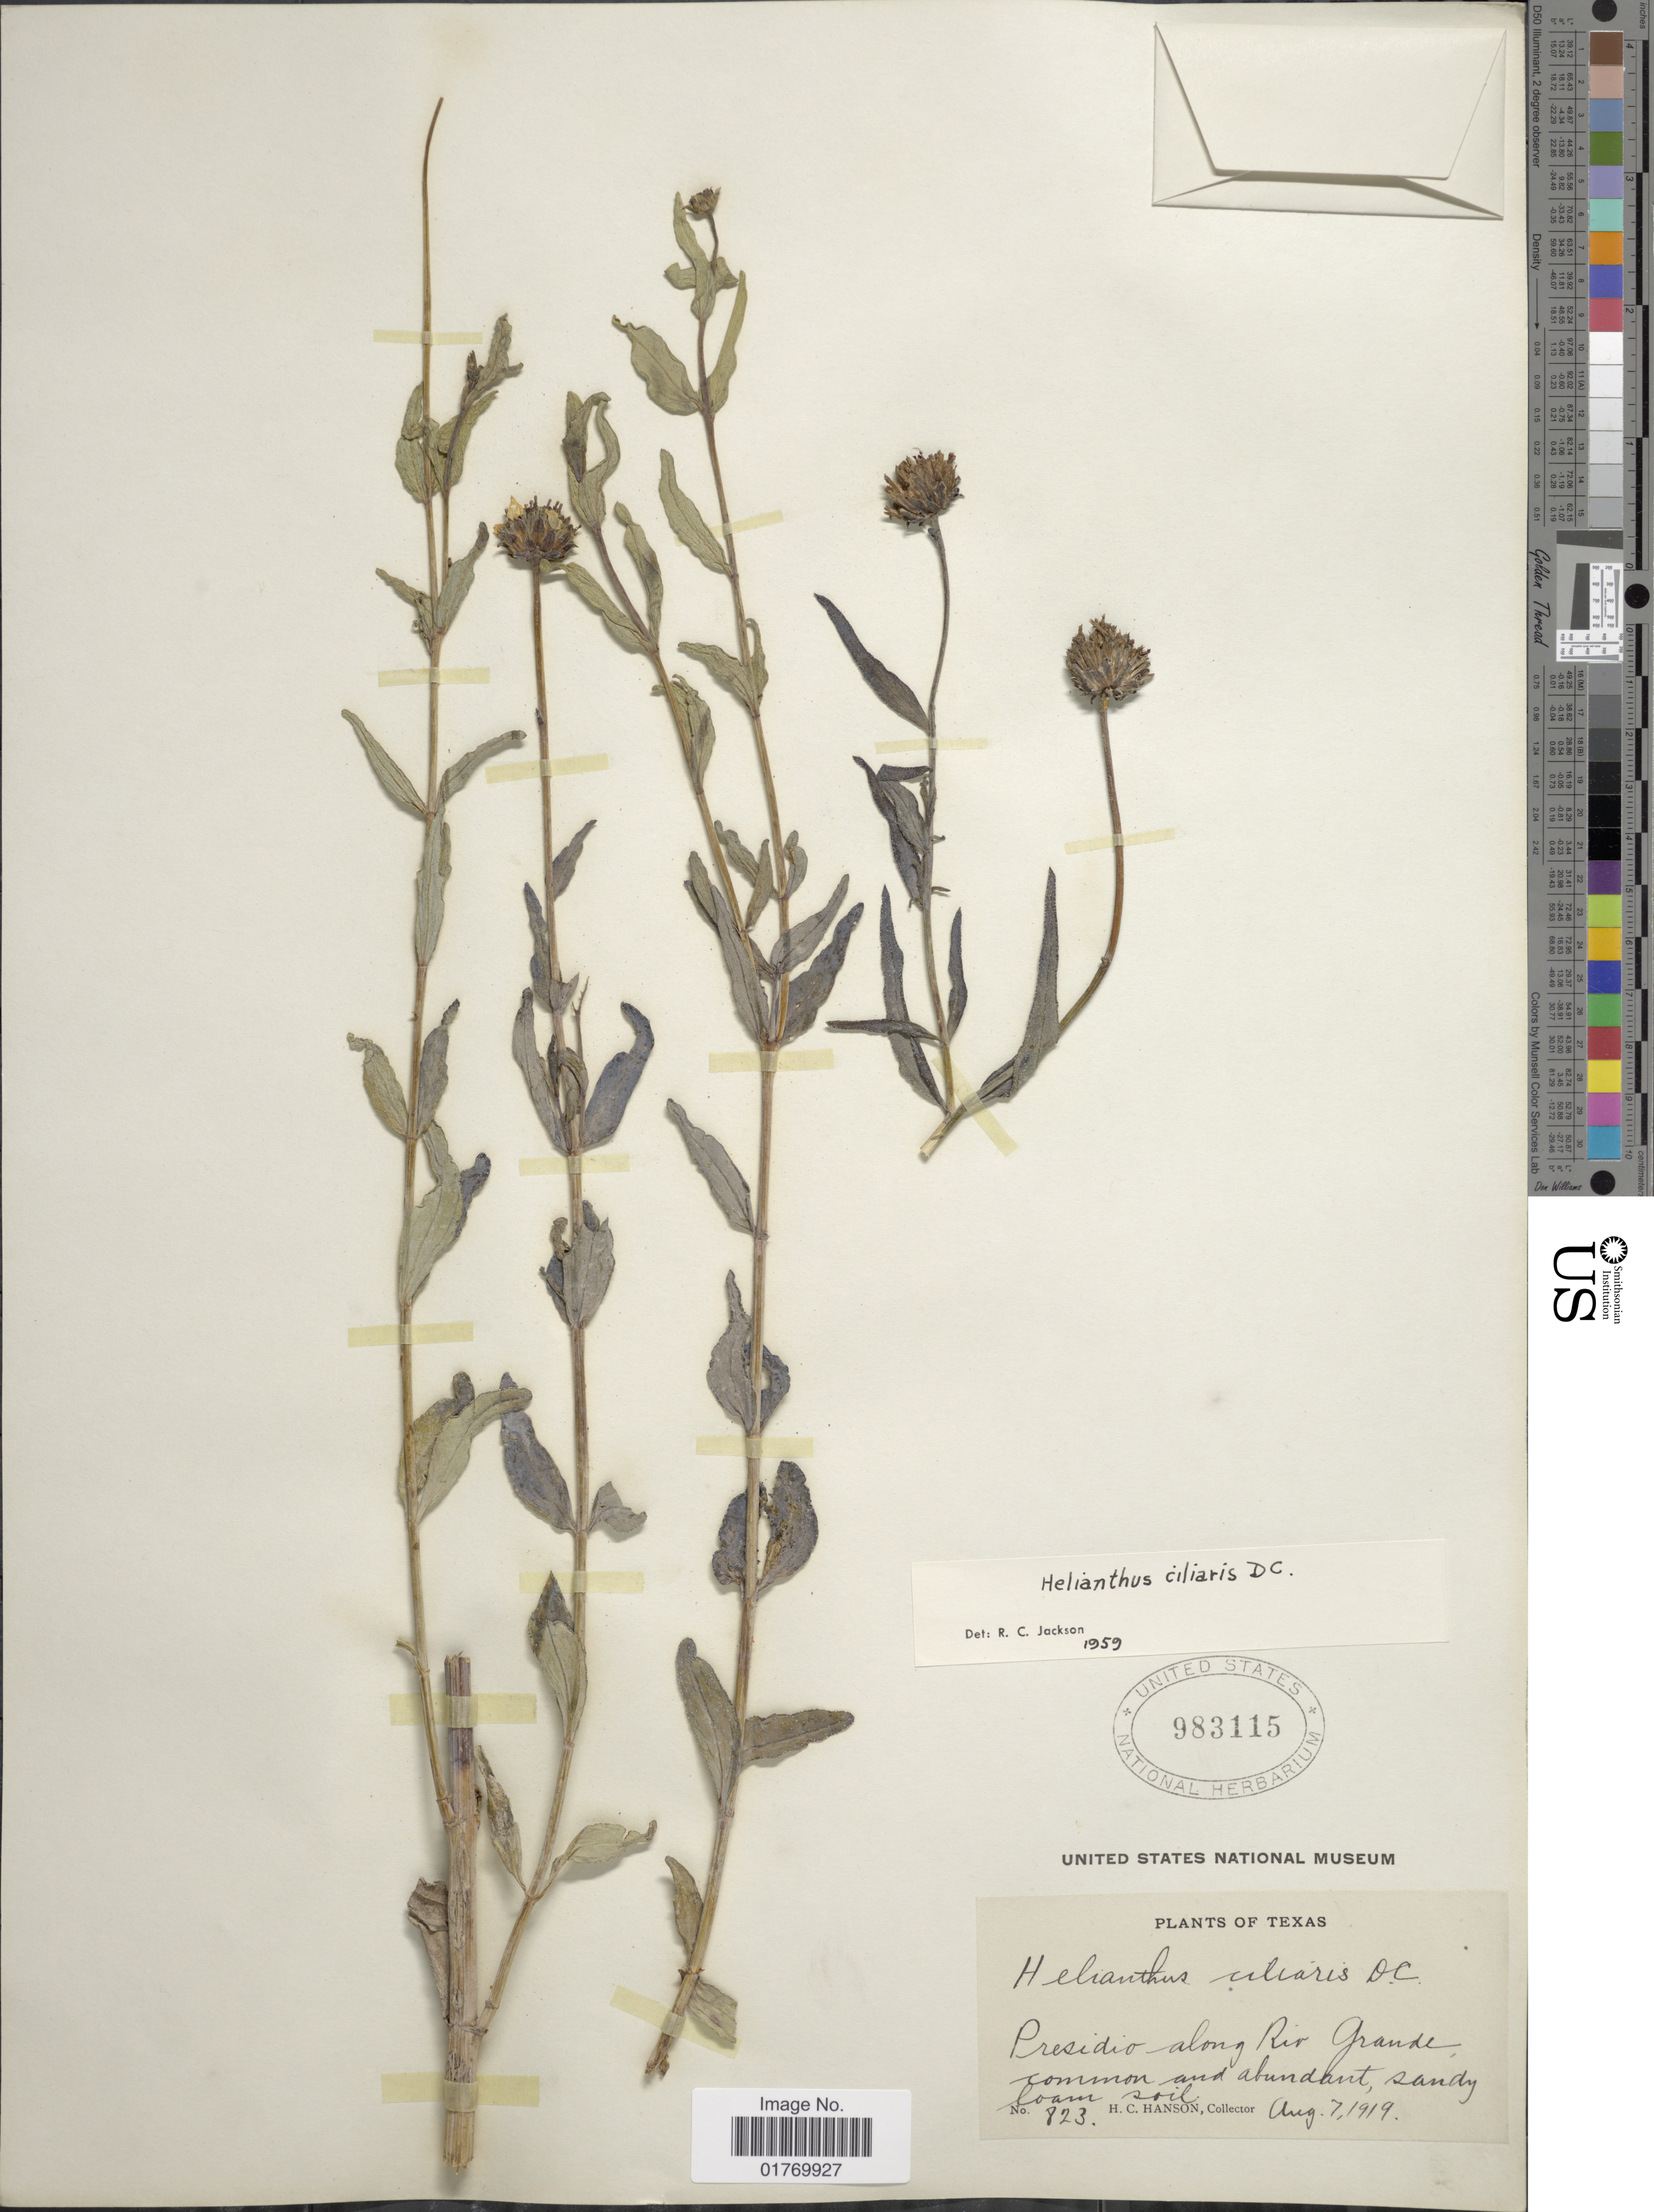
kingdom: Plantae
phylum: Tracheophyta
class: Magnoliopsida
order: Asterales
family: Asteraceae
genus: Helianthus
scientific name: Helianthus ciliaris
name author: DC.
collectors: H. Hanson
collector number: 823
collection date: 1919-08-07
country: United States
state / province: Texas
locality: Presidio along Rio Grande, common and abundant, sandy loam soil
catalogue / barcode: US 983115